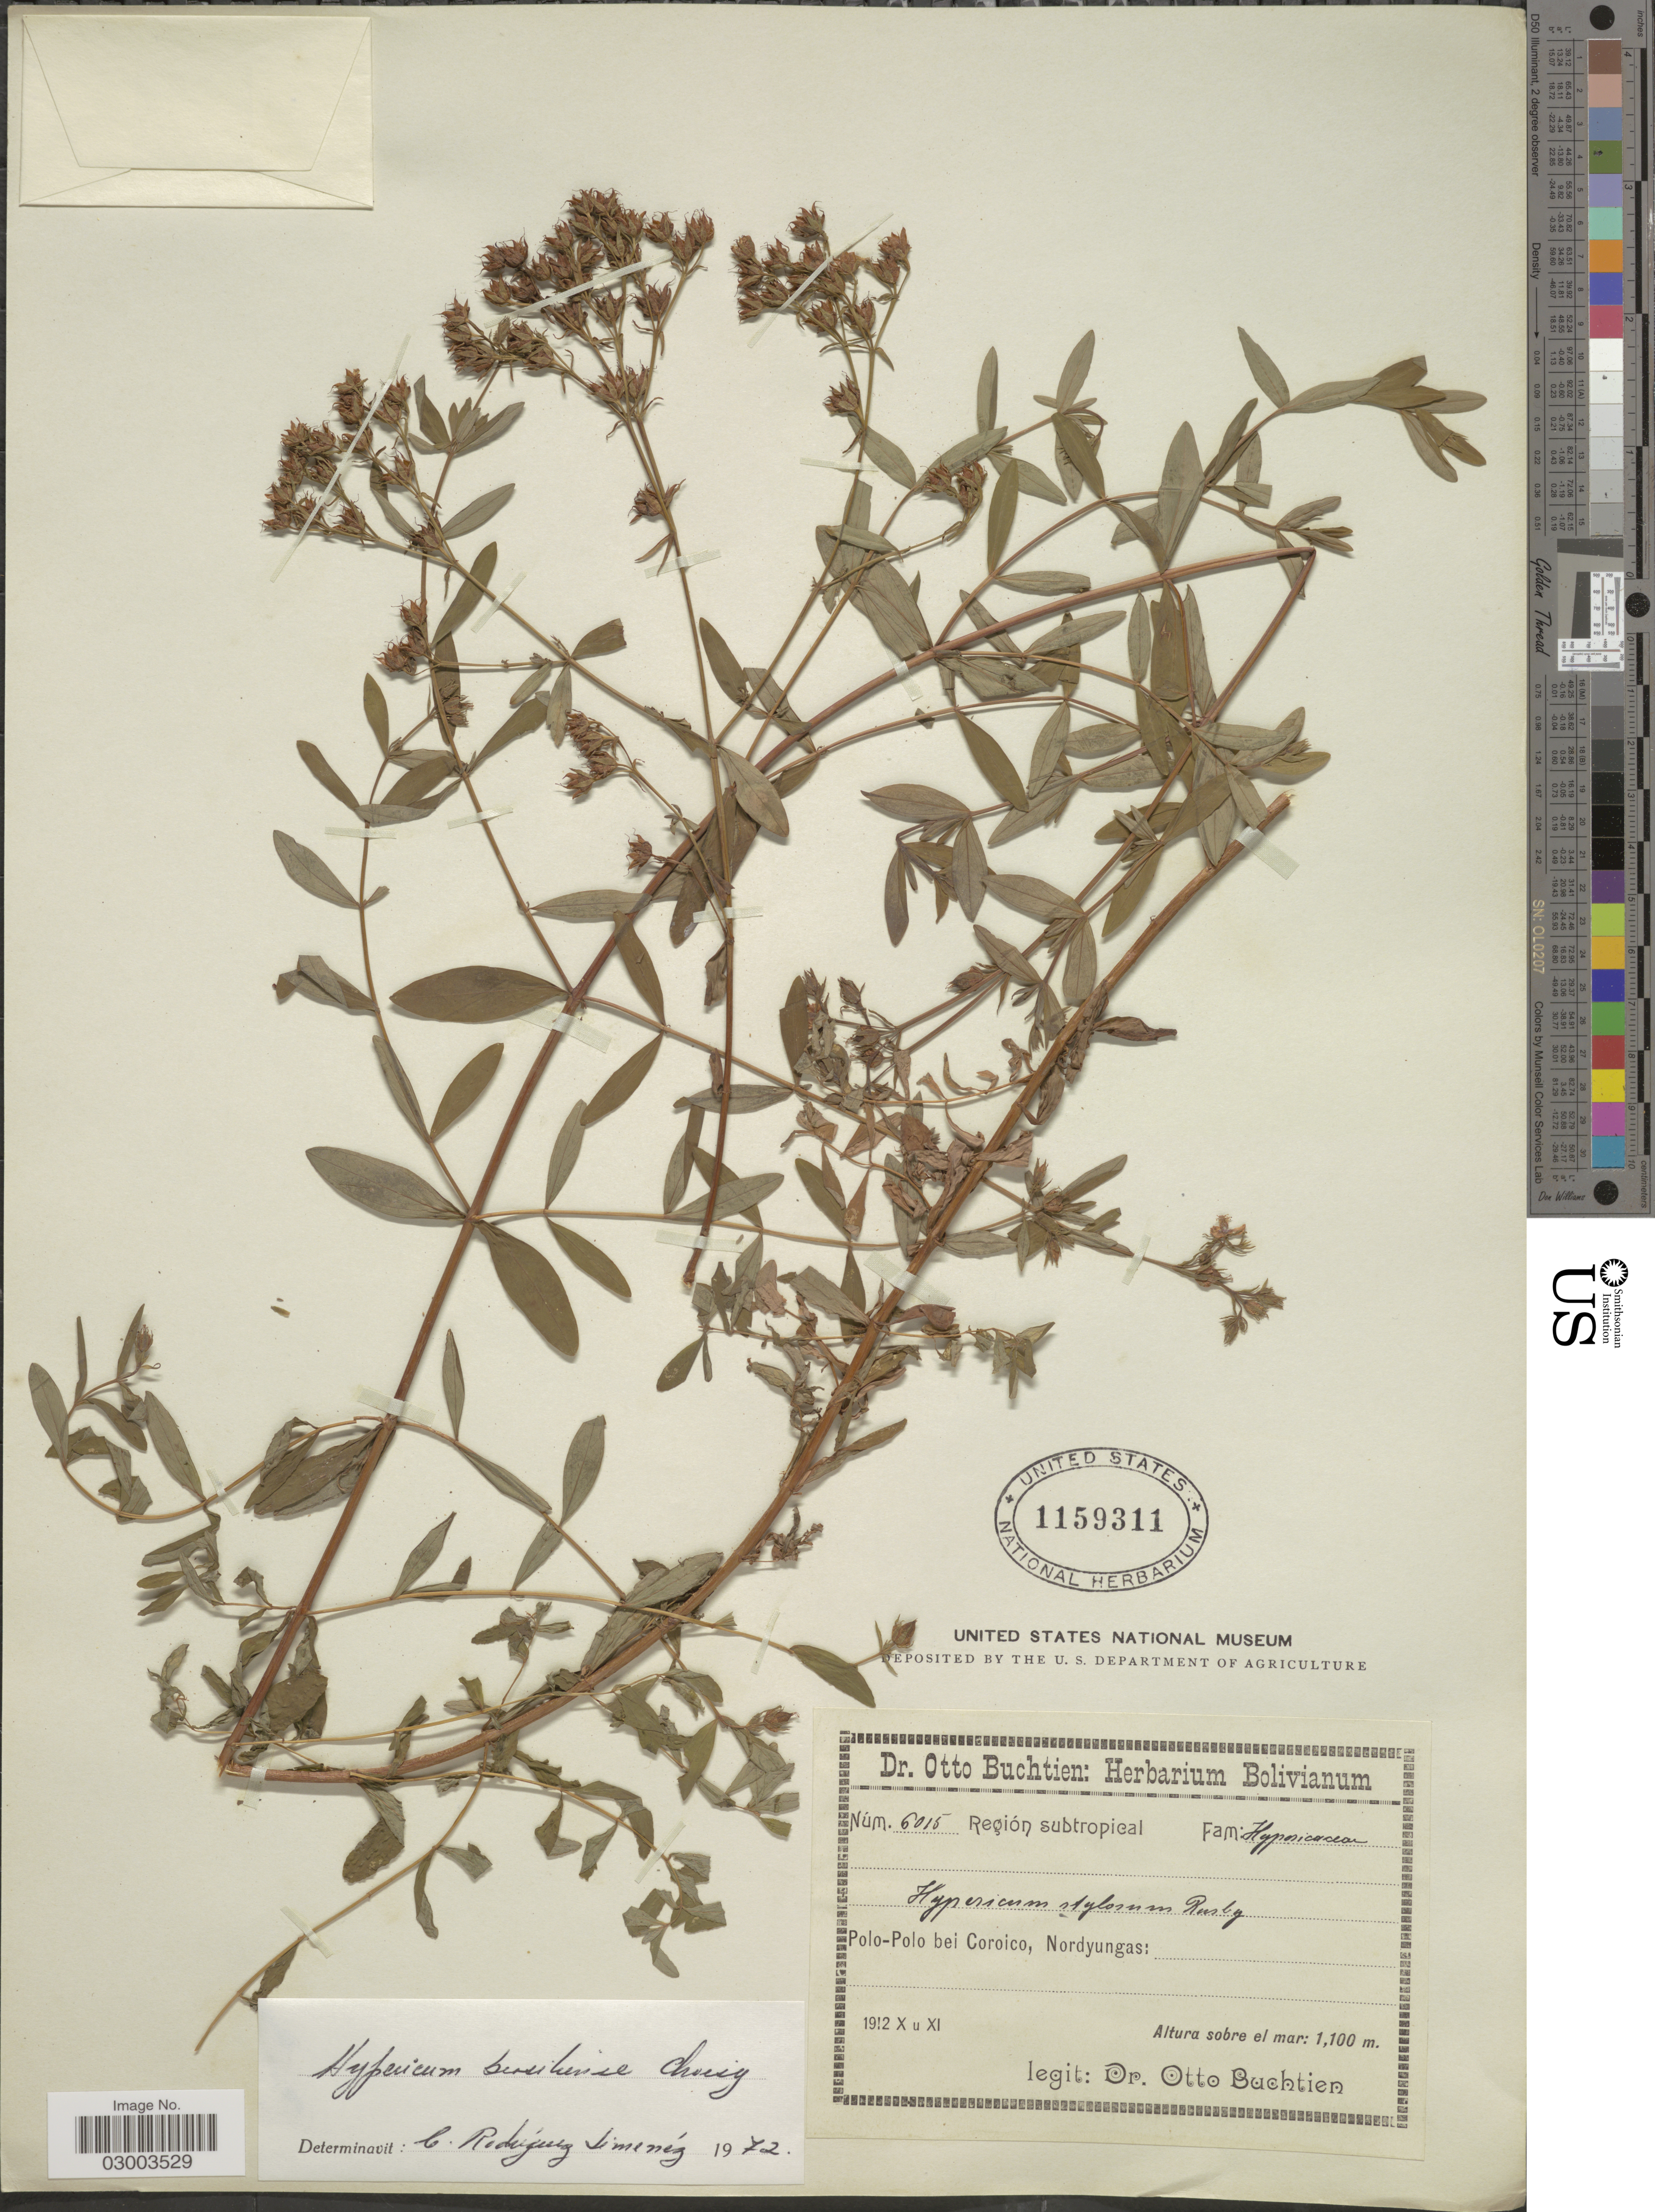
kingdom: Plantae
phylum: Tracheophyta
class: Magnoliopsida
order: Malpighiales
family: Hypericaceae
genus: Hypericum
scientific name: Hypericum brasiliense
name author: Choisy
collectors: O. Buchtien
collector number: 6015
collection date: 1912-10/1912-11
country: Bolivia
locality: Región subtropical. Polo-Polo bei Coroico, Nordyungas.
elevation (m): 1100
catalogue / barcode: US 1159311